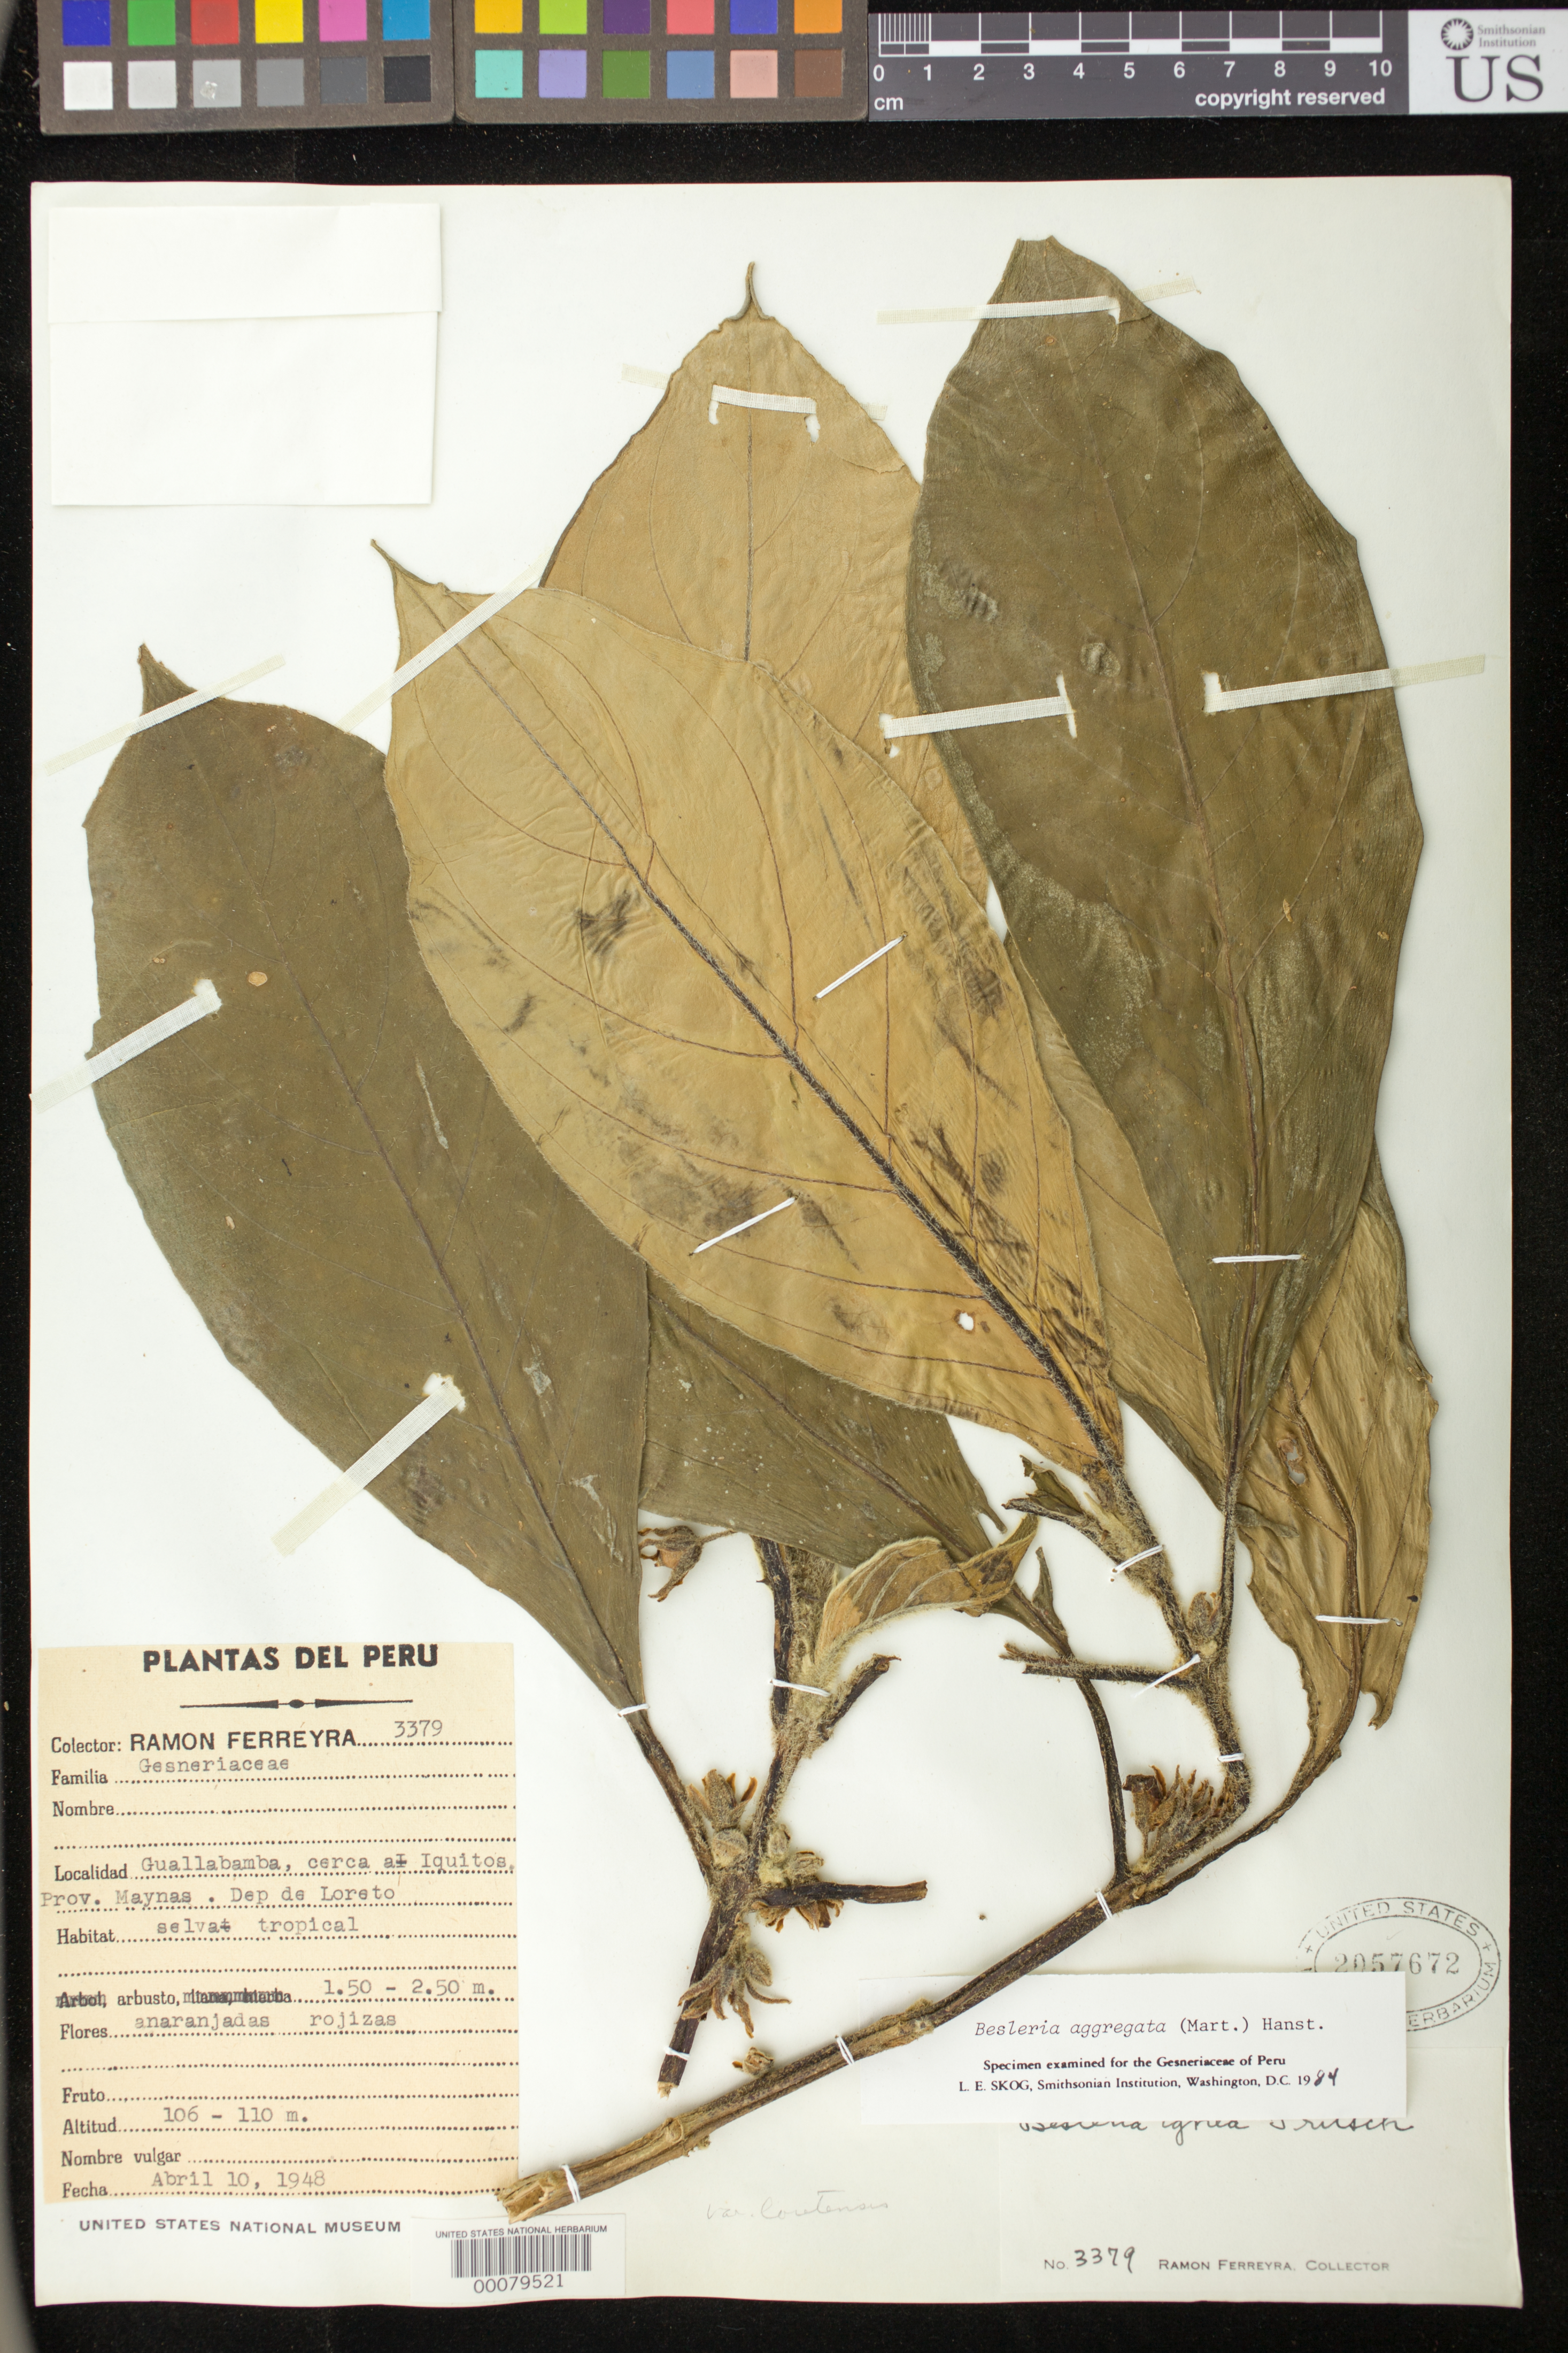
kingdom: Plantae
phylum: Tracheophyta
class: Magnoliopsida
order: Lamiales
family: Gesneriaceae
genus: Besleria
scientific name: Besleria aggregata var. aggregata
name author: (Mart.) Hanst.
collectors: R. A. Ferreyra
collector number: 3379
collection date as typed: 10 Apr 1948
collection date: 1948-04-10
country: Peru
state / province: Loreto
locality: Prov. Maynas; Guallabamba, cerca a Iquitos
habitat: Selva tropical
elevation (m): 106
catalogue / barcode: US 2057672